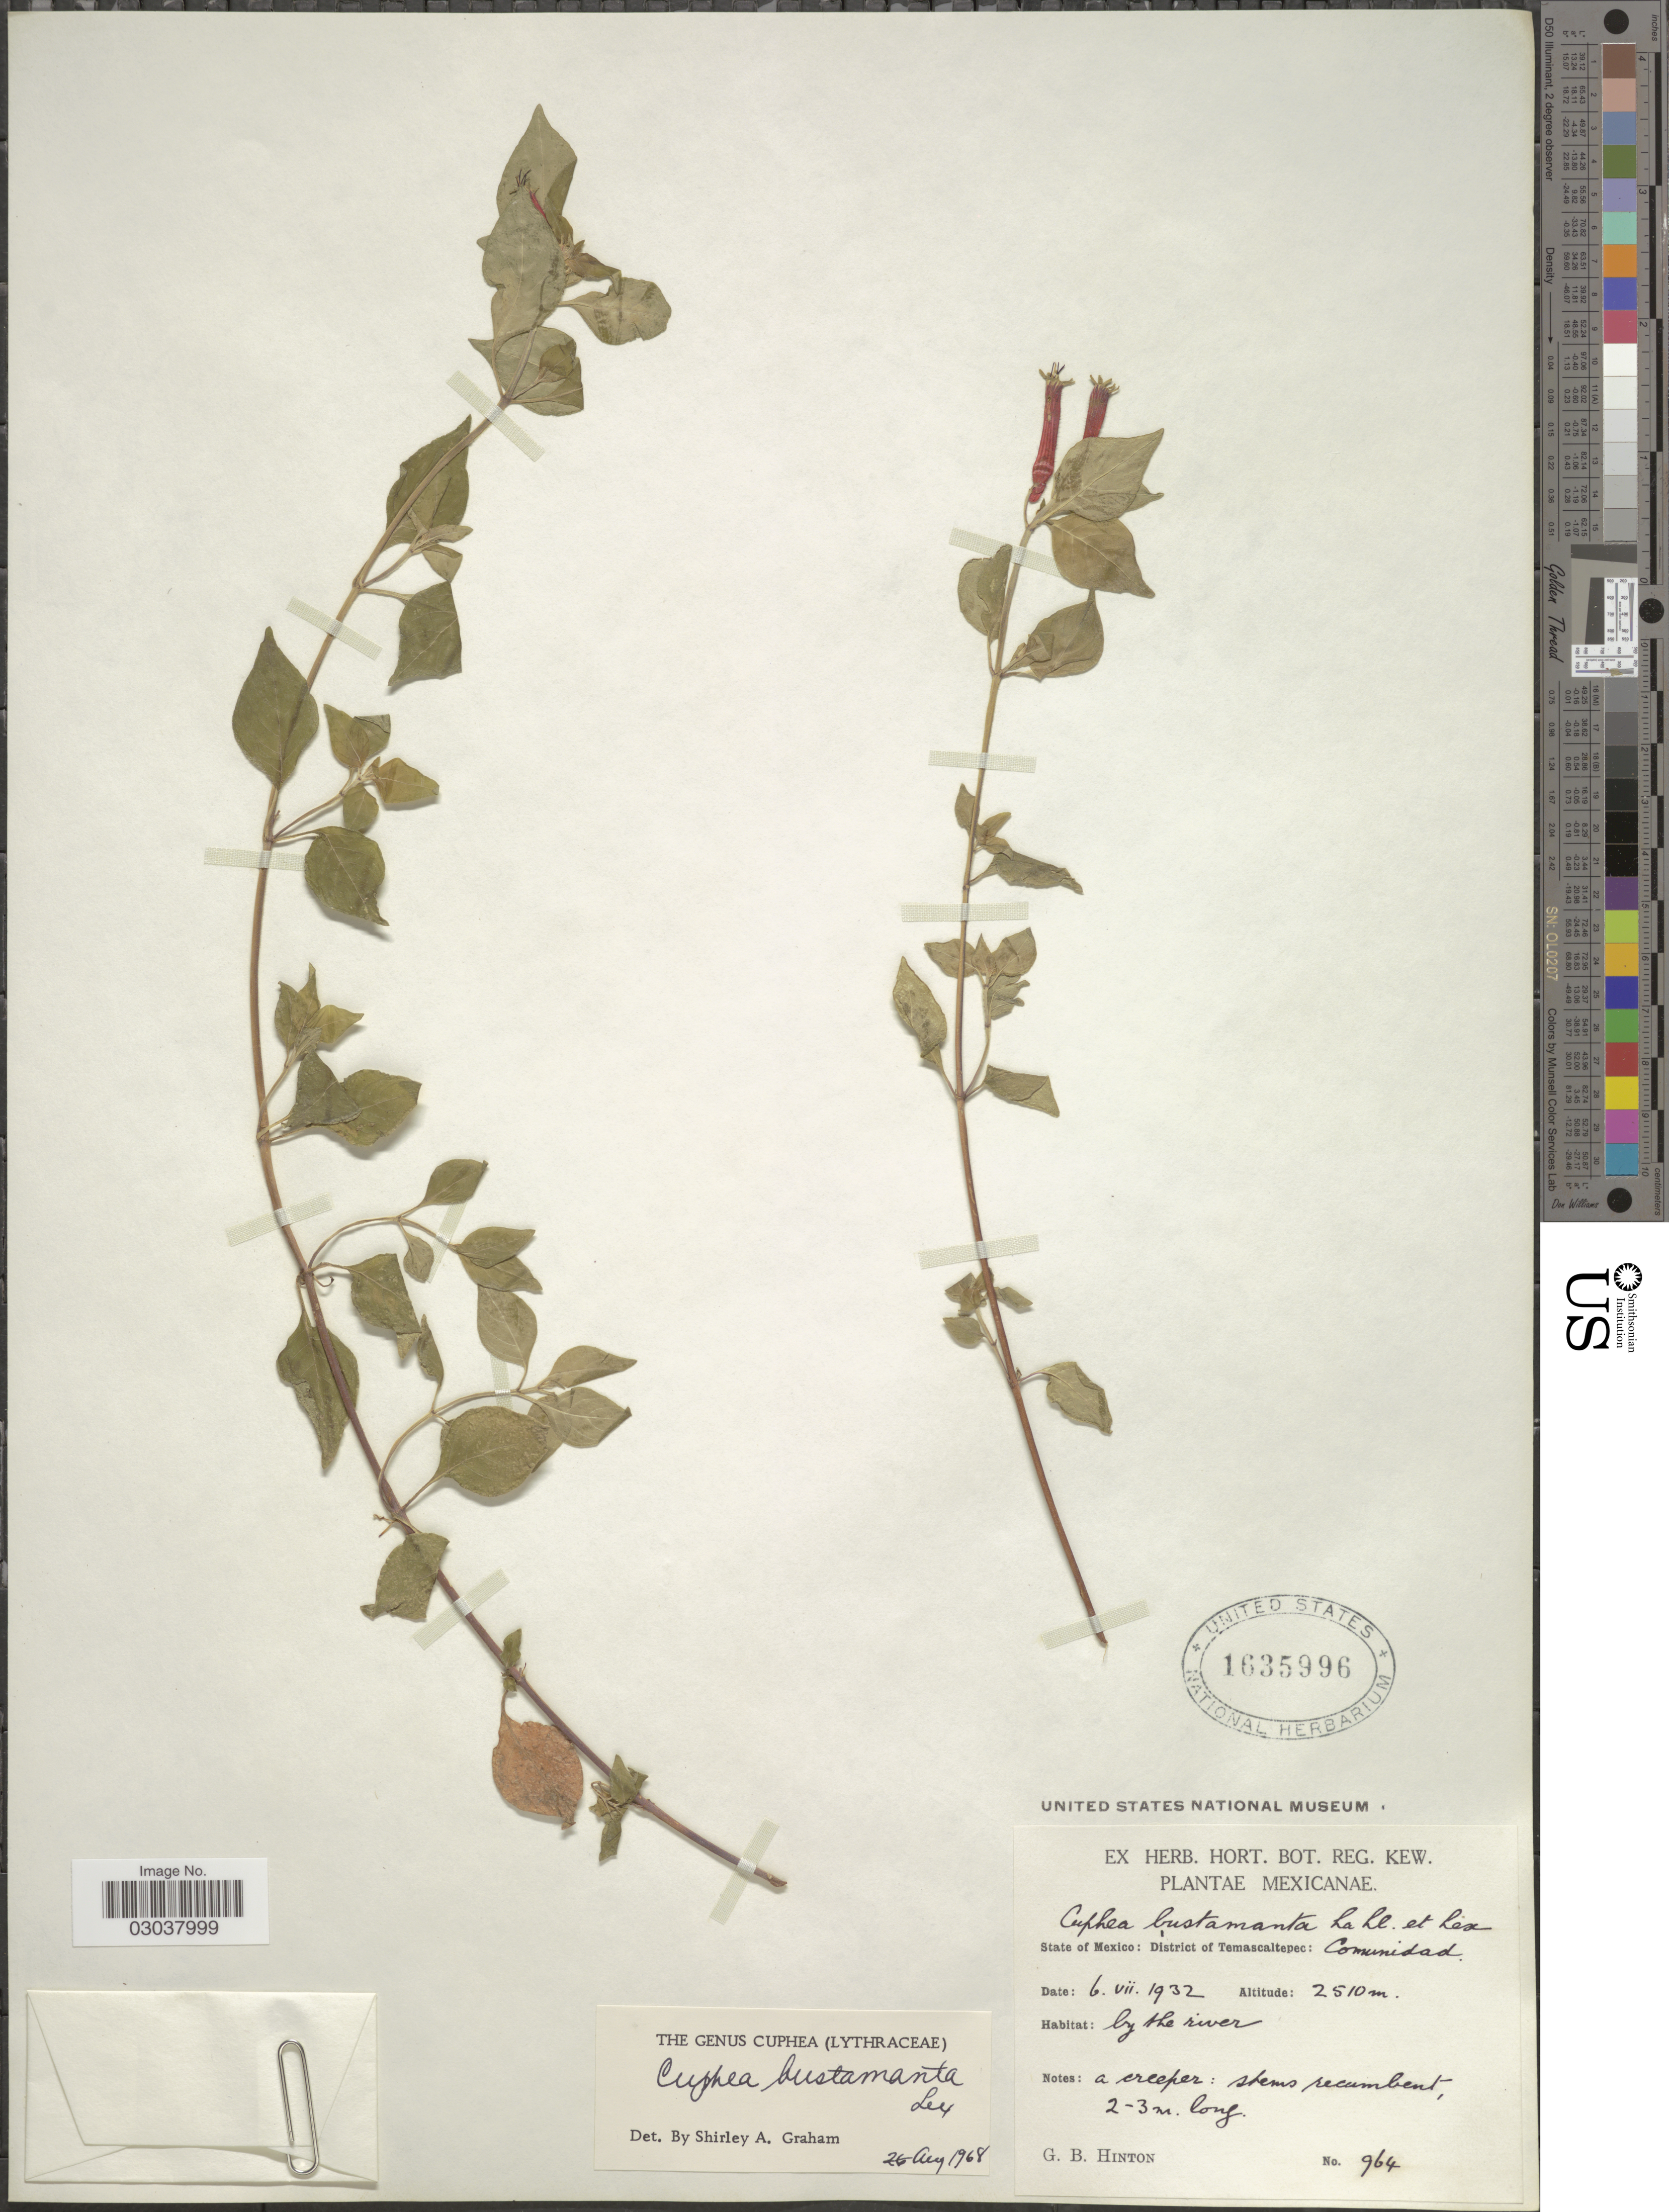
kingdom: Plantae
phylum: Tracheophyta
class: Magnoliopsida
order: Myrtales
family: Lythraceae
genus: Cuphea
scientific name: Cuphea bustamanta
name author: Lex.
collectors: G. B. Hinton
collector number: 964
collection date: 1932-07-06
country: Mexico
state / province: México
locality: District Temascaltepec; Comunidad.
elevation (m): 2510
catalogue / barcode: US 1635996